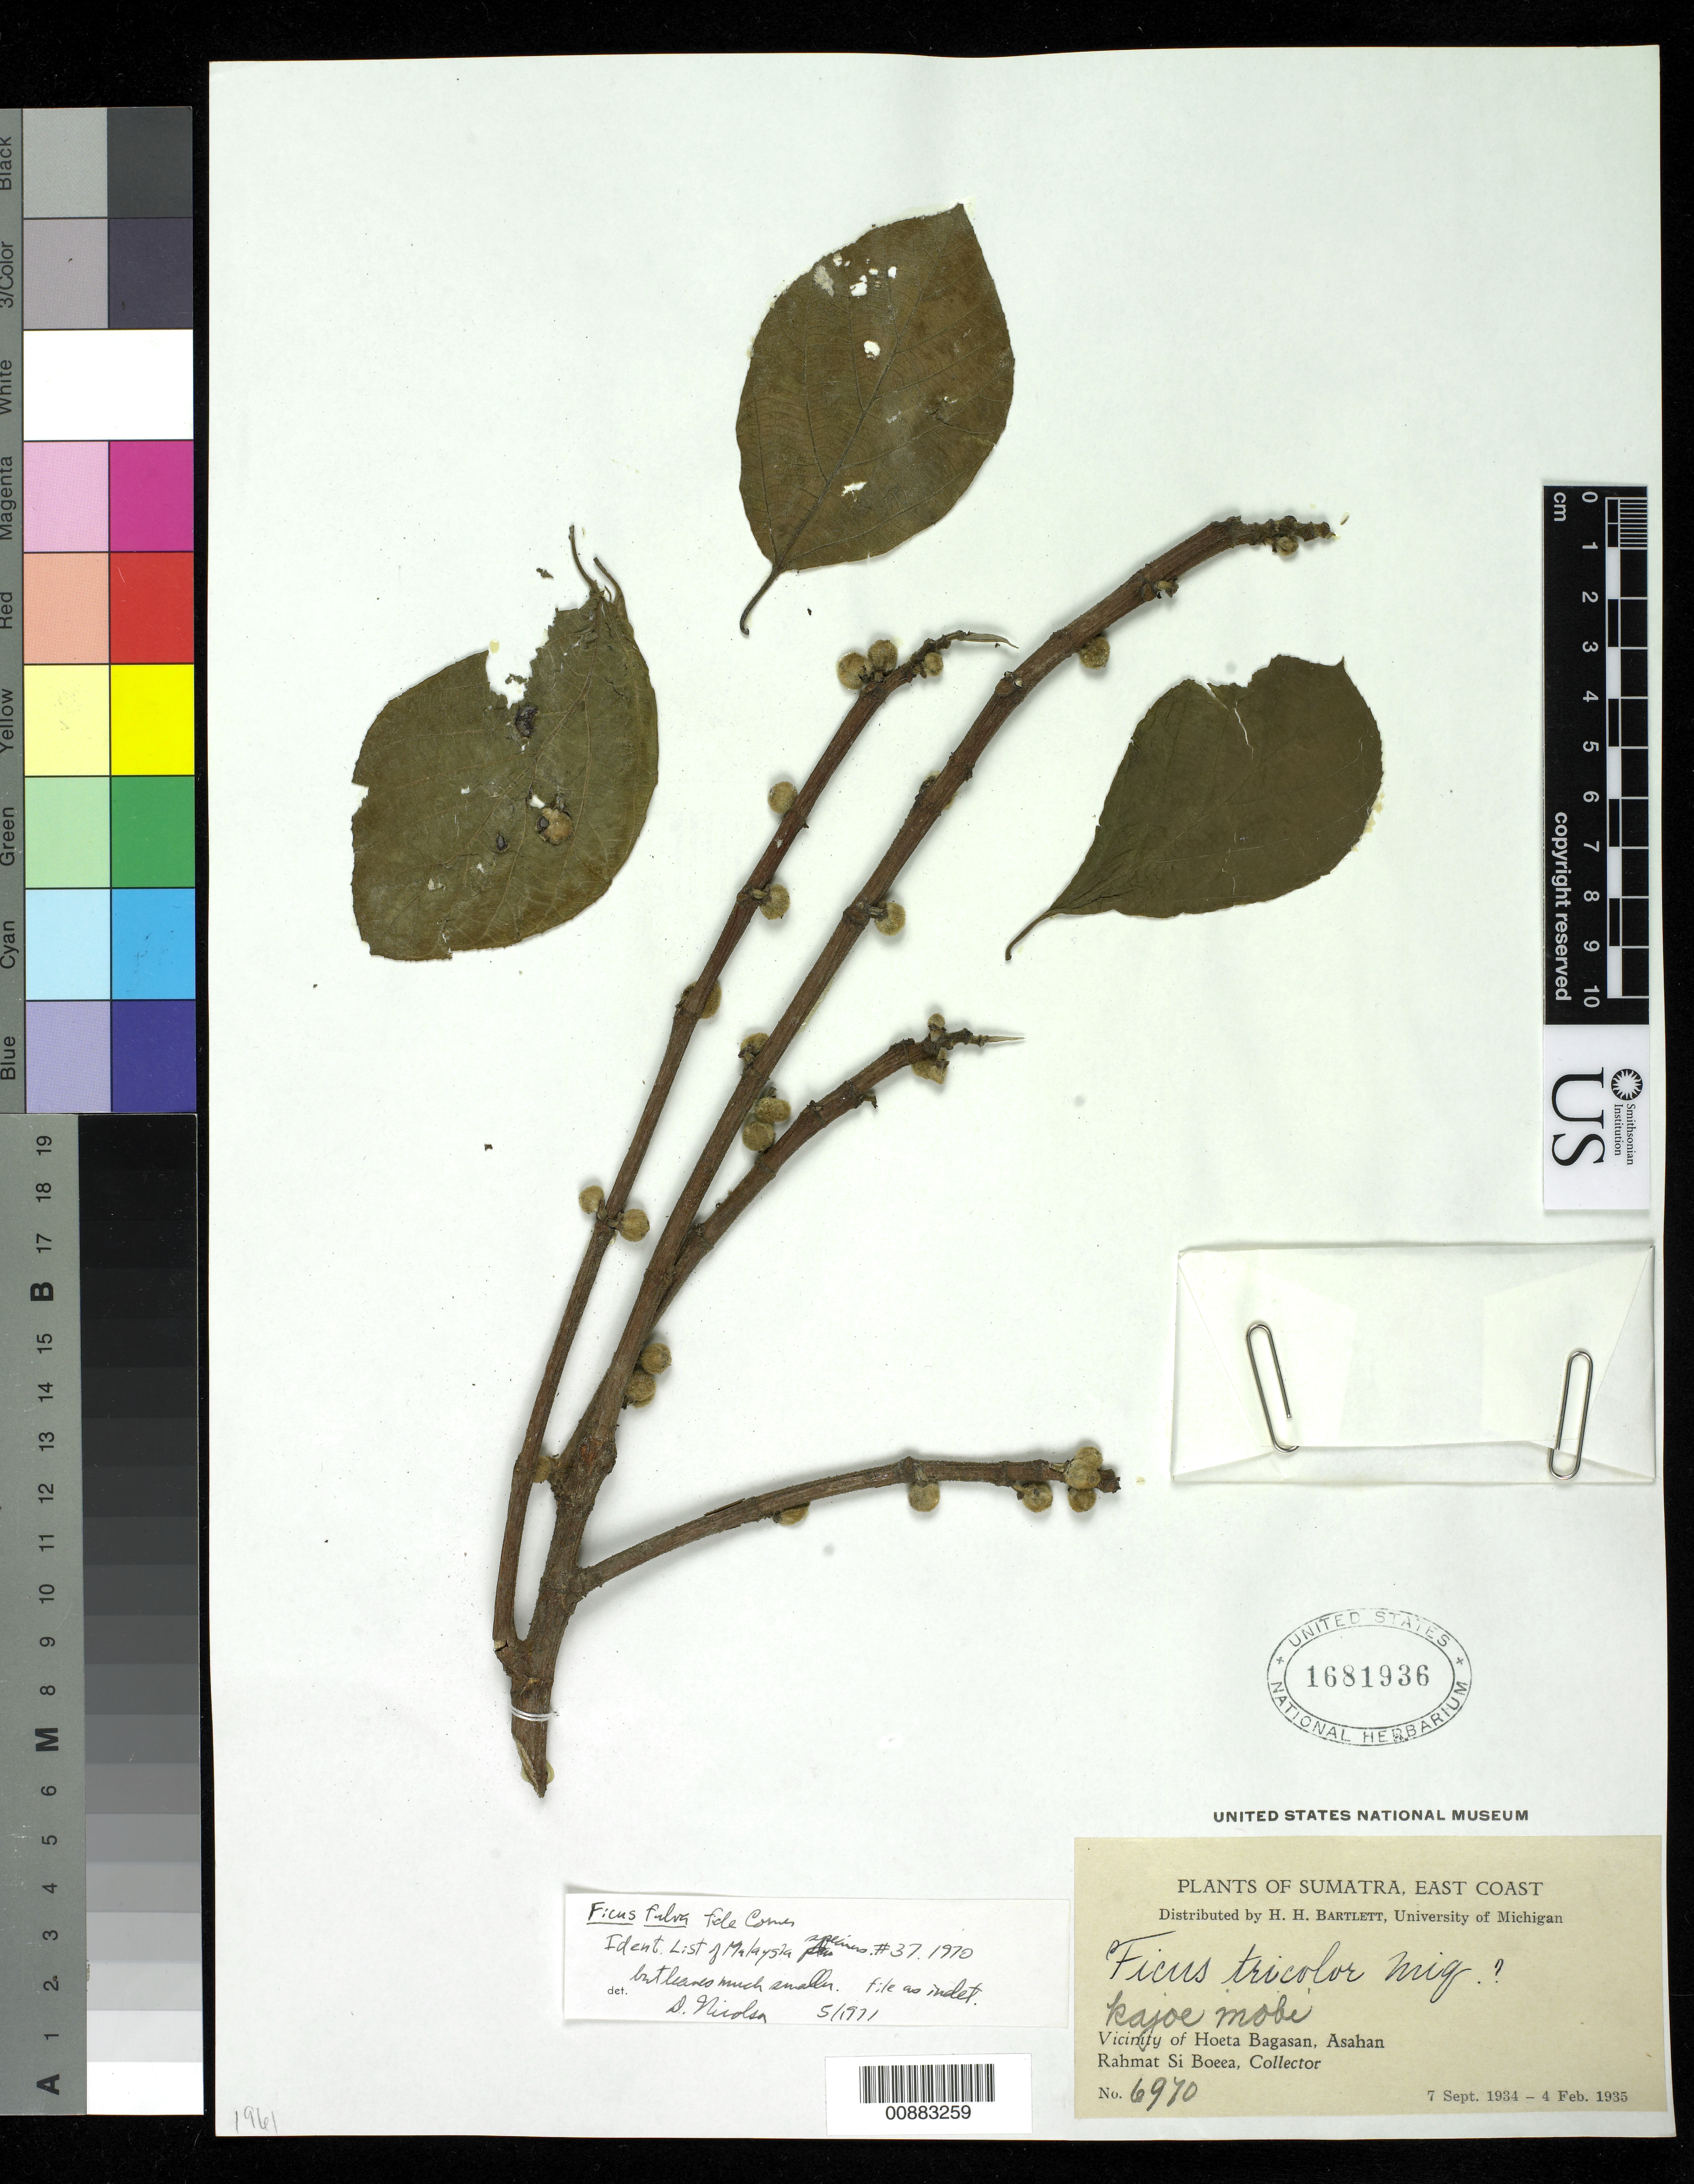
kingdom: Plantae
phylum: Tracheophyta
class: Magnoliopsida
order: Rosales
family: Moraceae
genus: Ficus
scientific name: Ficus fulva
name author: Reinw.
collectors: Rahmat Si Boeea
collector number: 6970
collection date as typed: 07 Sep 1934 to 04 Feb 1935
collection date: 1934-09-07/1935-02-04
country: Indonesia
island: Sumatra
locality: Vicinity of Hoeta Bagasan, Asahan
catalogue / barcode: US 1681936